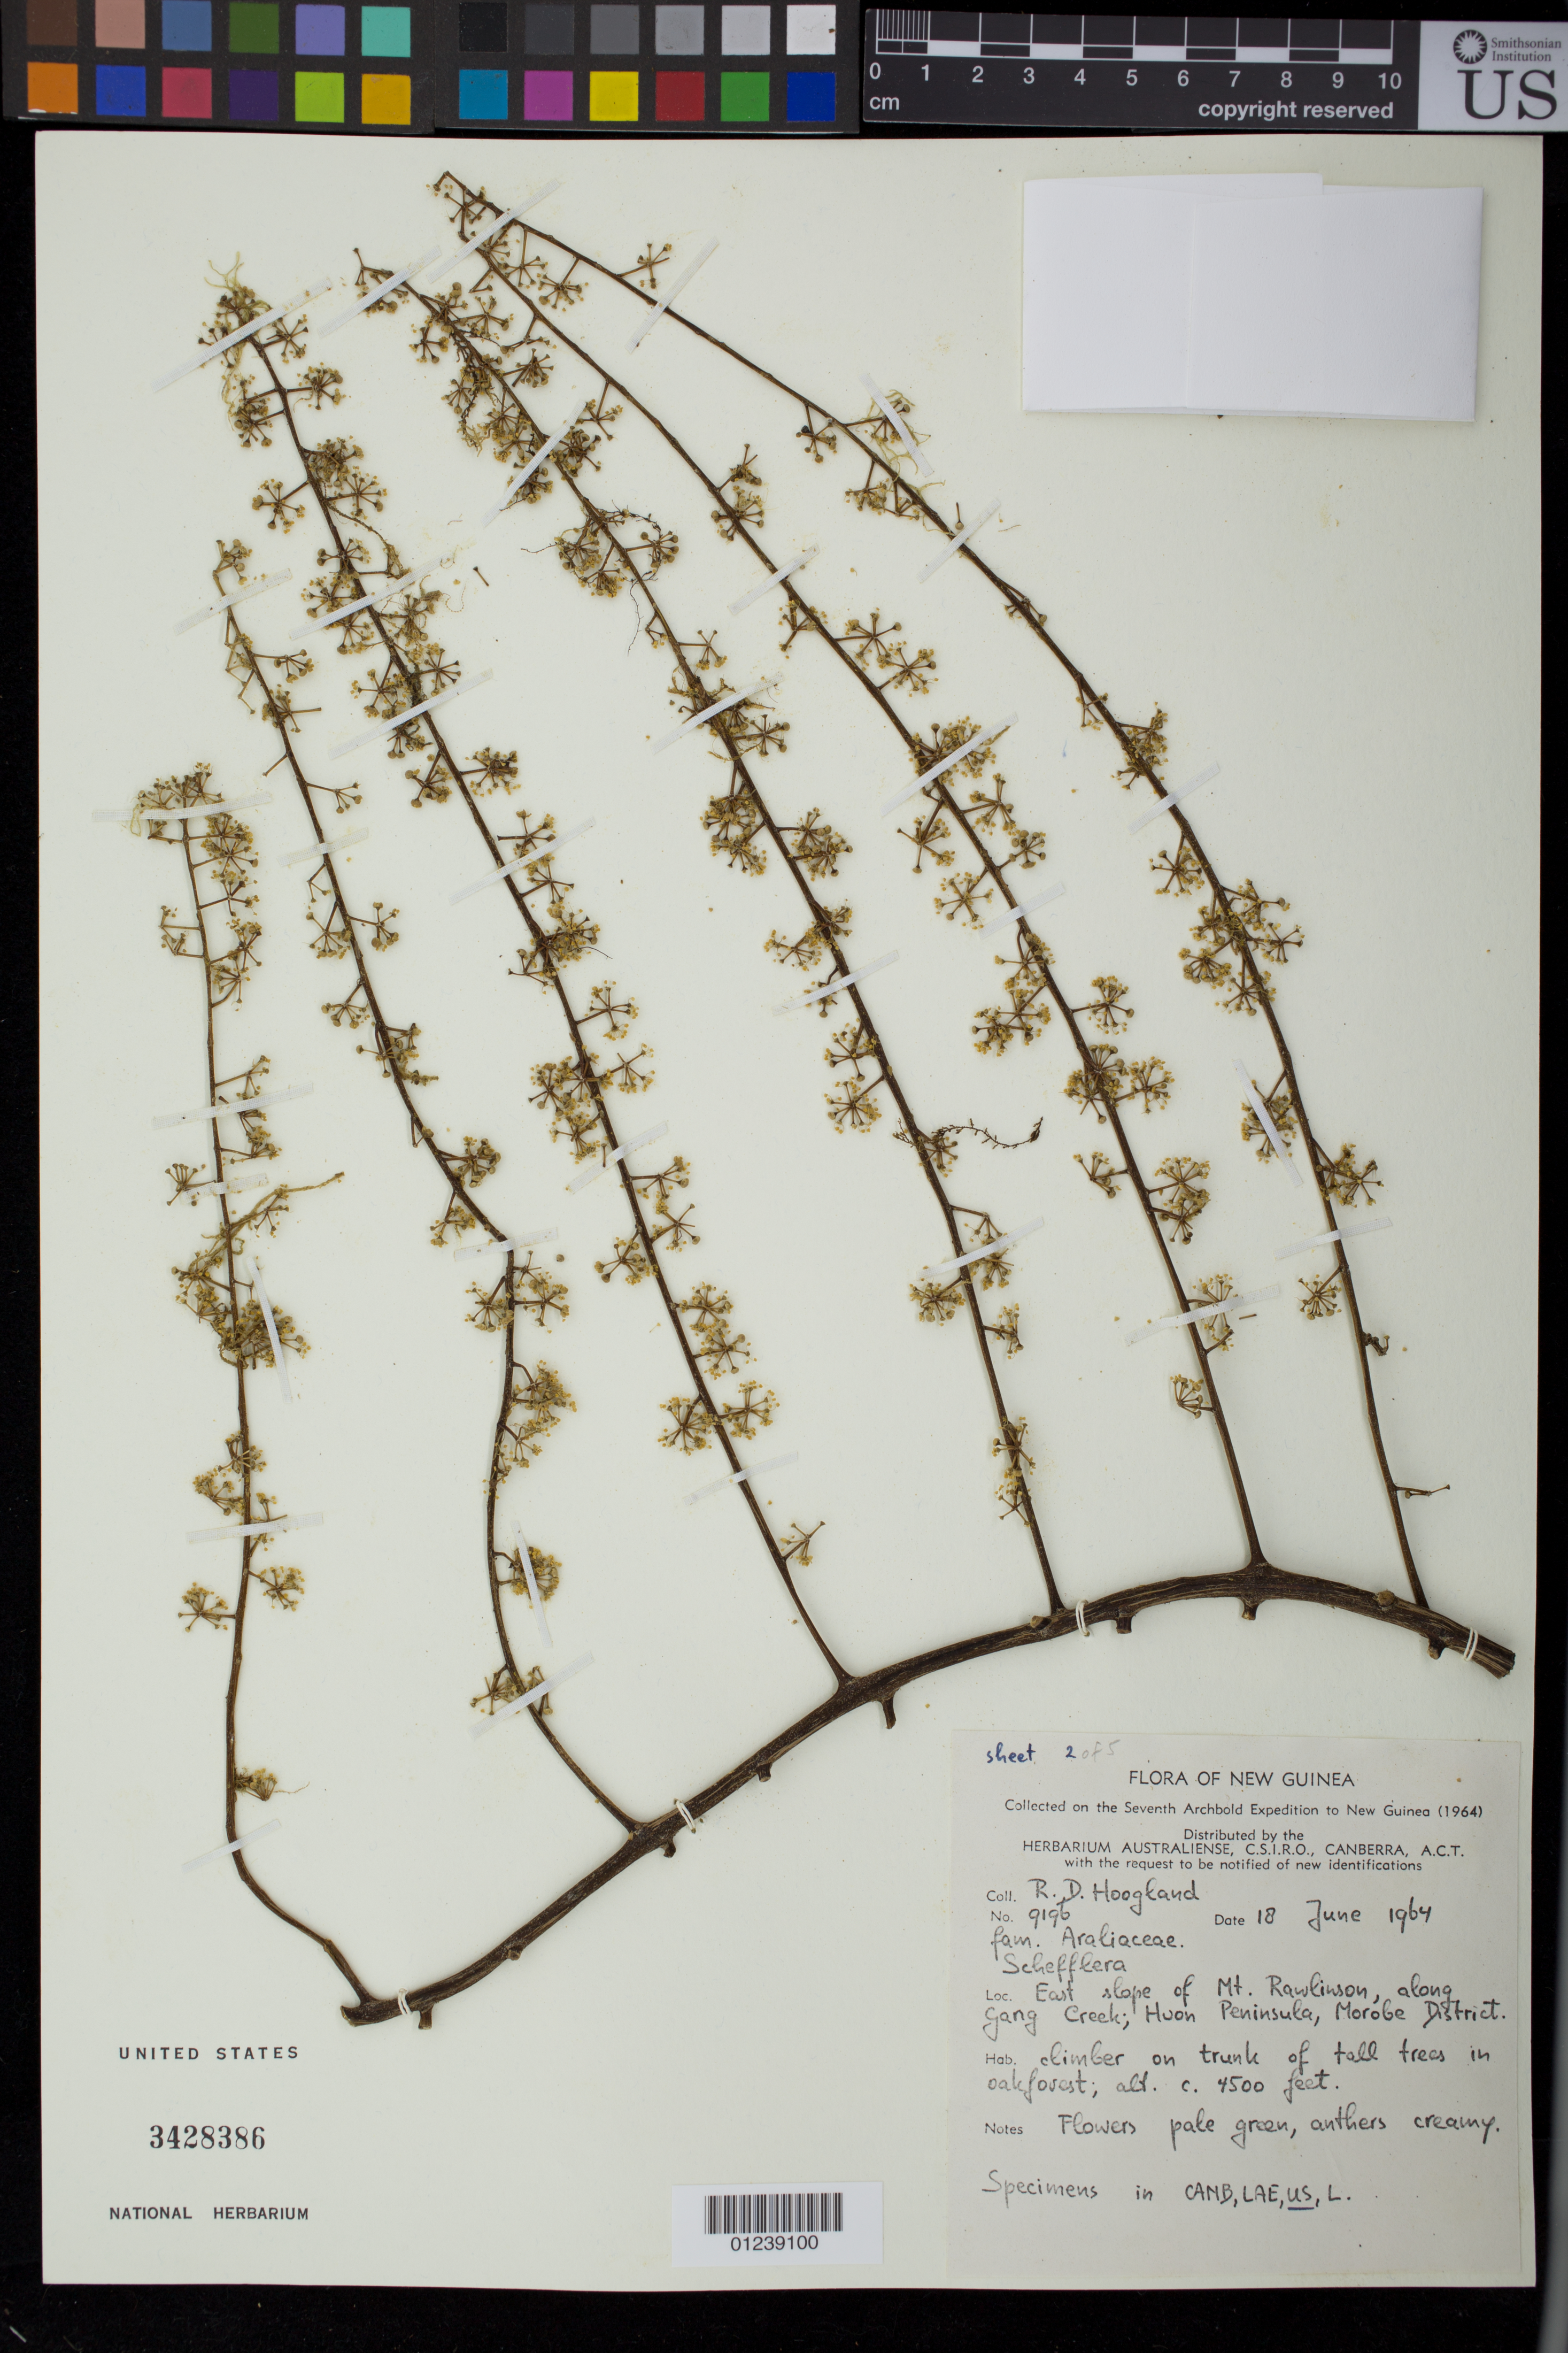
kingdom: Plantae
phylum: Tracheophyta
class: Magnoliopsida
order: Apiales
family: Araliaceae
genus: Heptapleurum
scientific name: Heptapleurum forbesii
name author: (Ridl.) Lowery & G. M. Plunkett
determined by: Wagner, W. L., (BOT), Smithsonian Institution - National Museum of Natural History (UNITED STATES)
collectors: R. D. Hoogland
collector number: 9196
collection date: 1964-06-18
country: Papua New Guinea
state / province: Morobe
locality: East slope of Mt. Rawlinson, along Gang Creek; Huon Peninsula.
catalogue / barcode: US 3428386